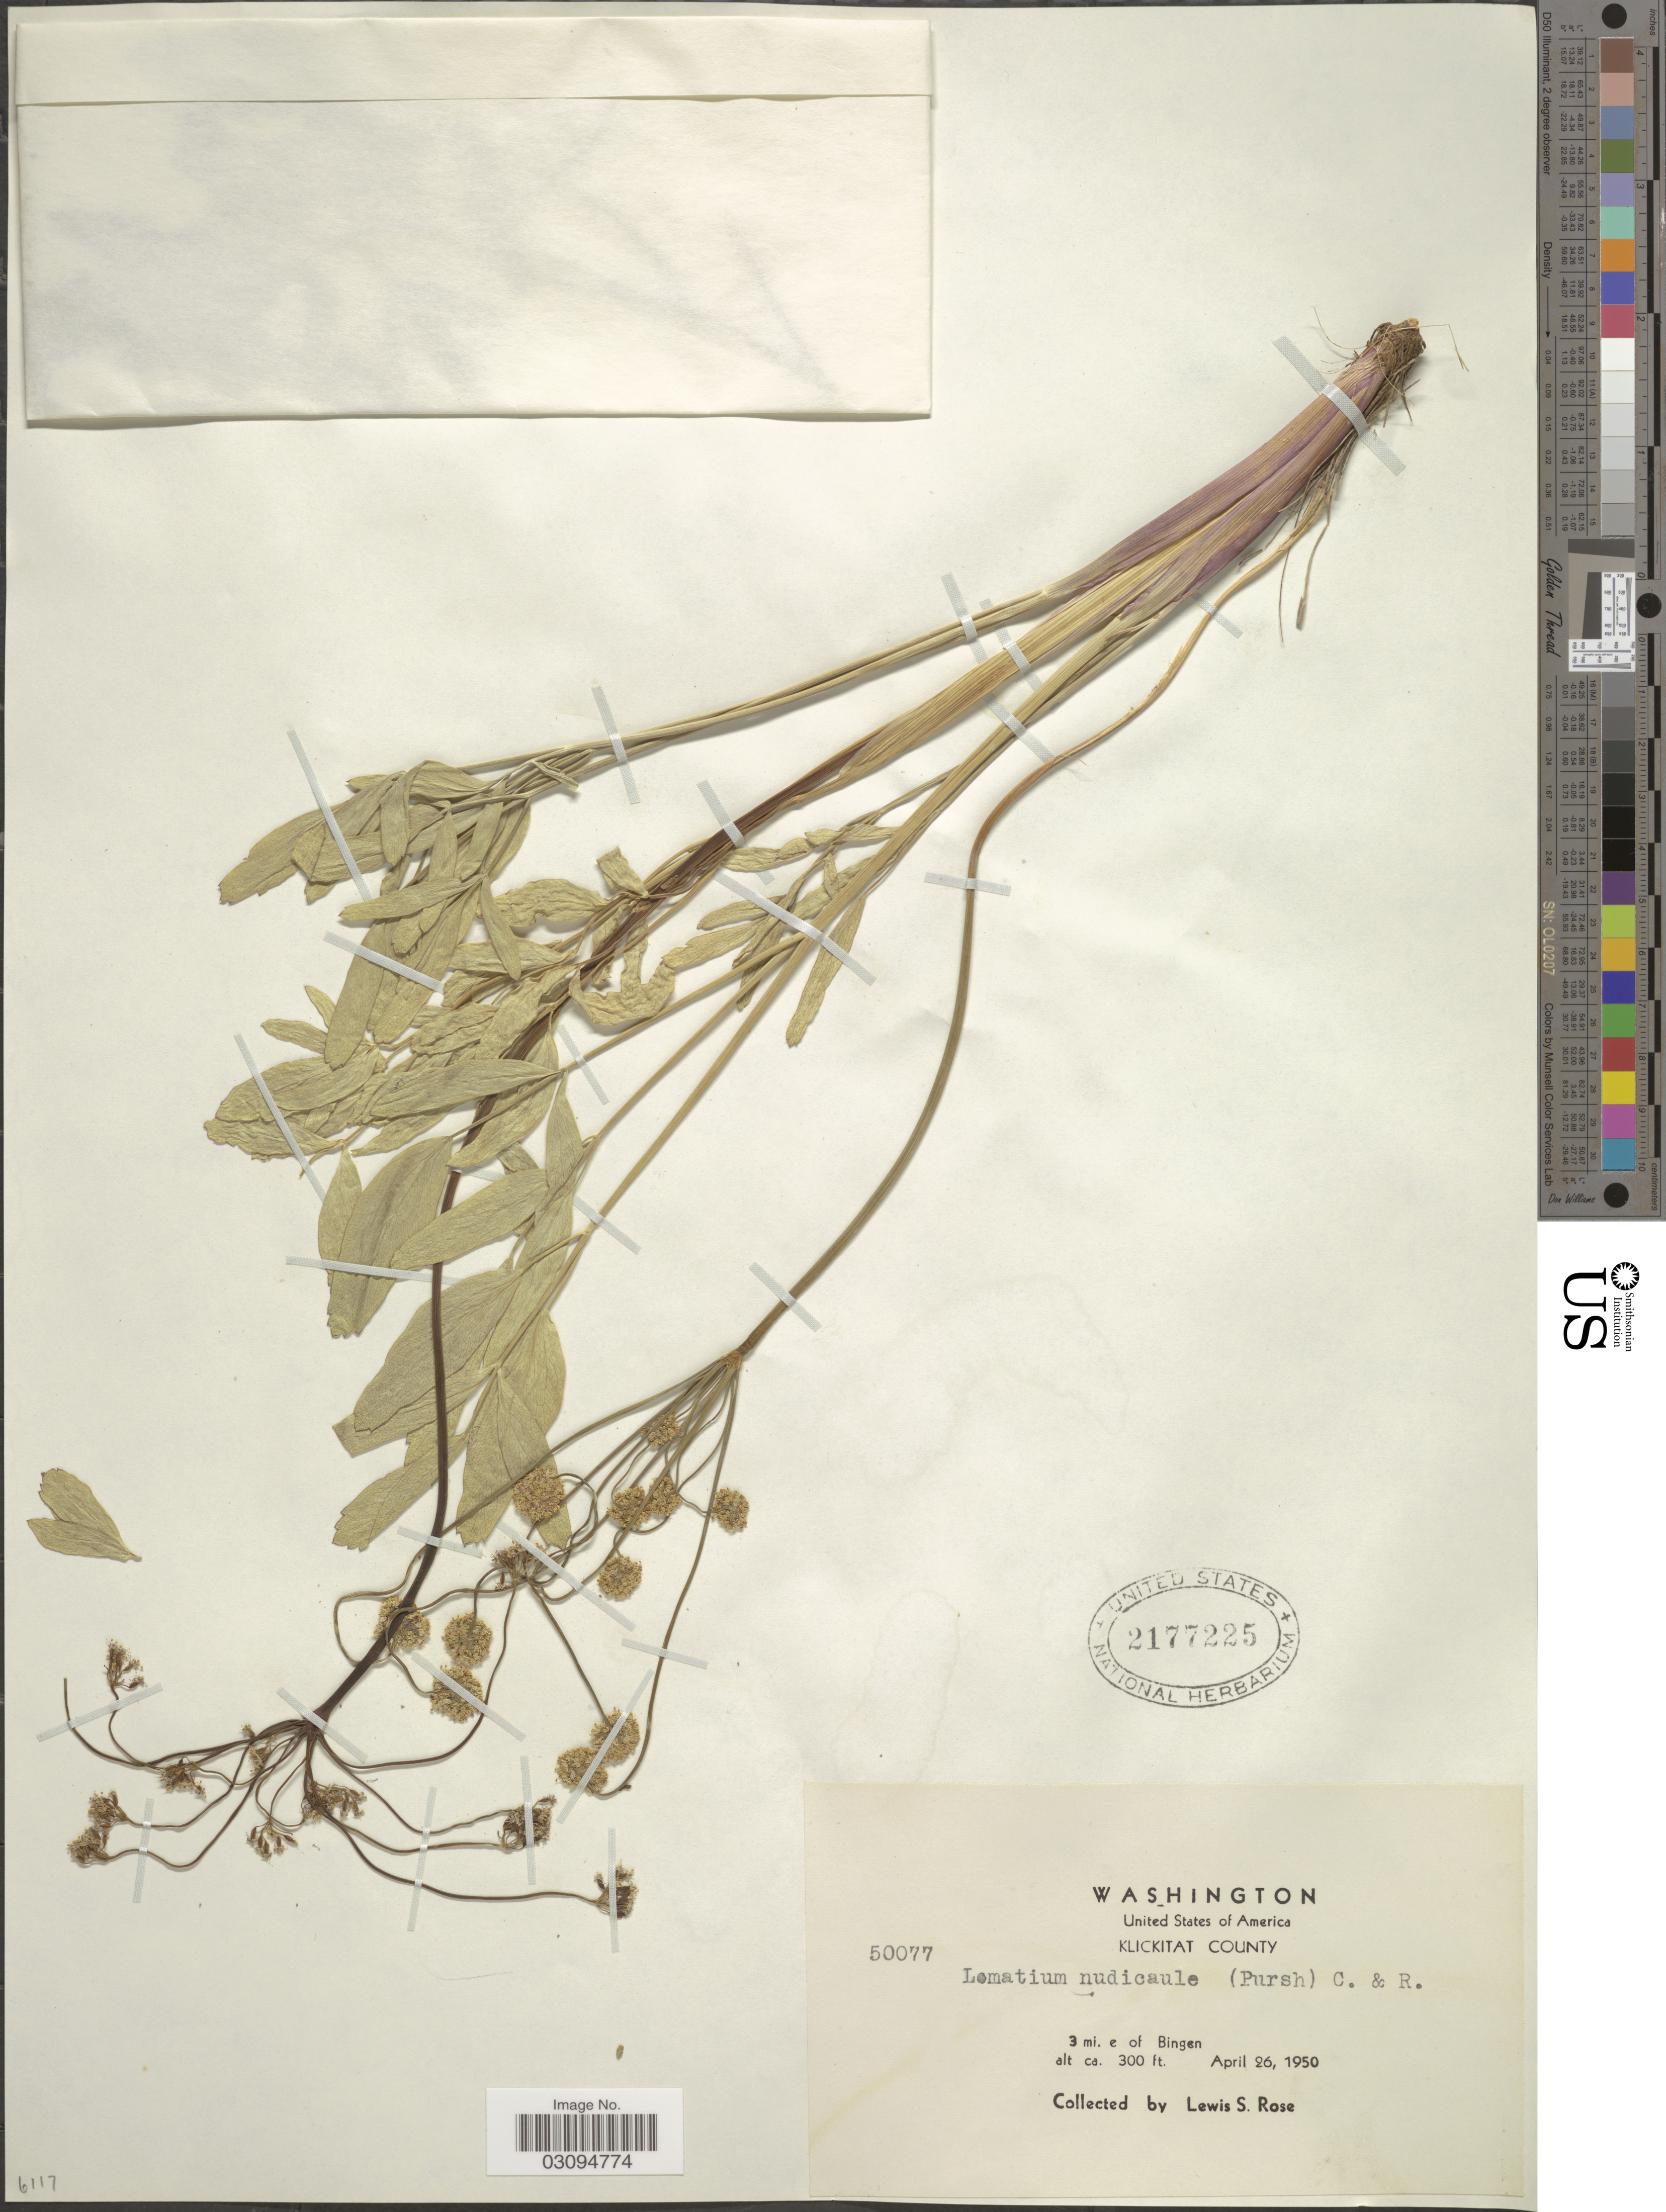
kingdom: Plantae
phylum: Tracheophyta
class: Magnoliopsida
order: Apiales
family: Apiaceae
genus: Lomatium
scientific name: Lomatium nudicaule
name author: (Pursh) J.M. Coult. & Rose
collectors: L. S. Rose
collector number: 50077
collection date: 1950-04-26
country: United States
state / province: Washington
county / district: Klickitat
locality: Klickitat County. 3 mi. e. of Bingen.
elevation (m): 91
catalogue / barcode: US 2177225